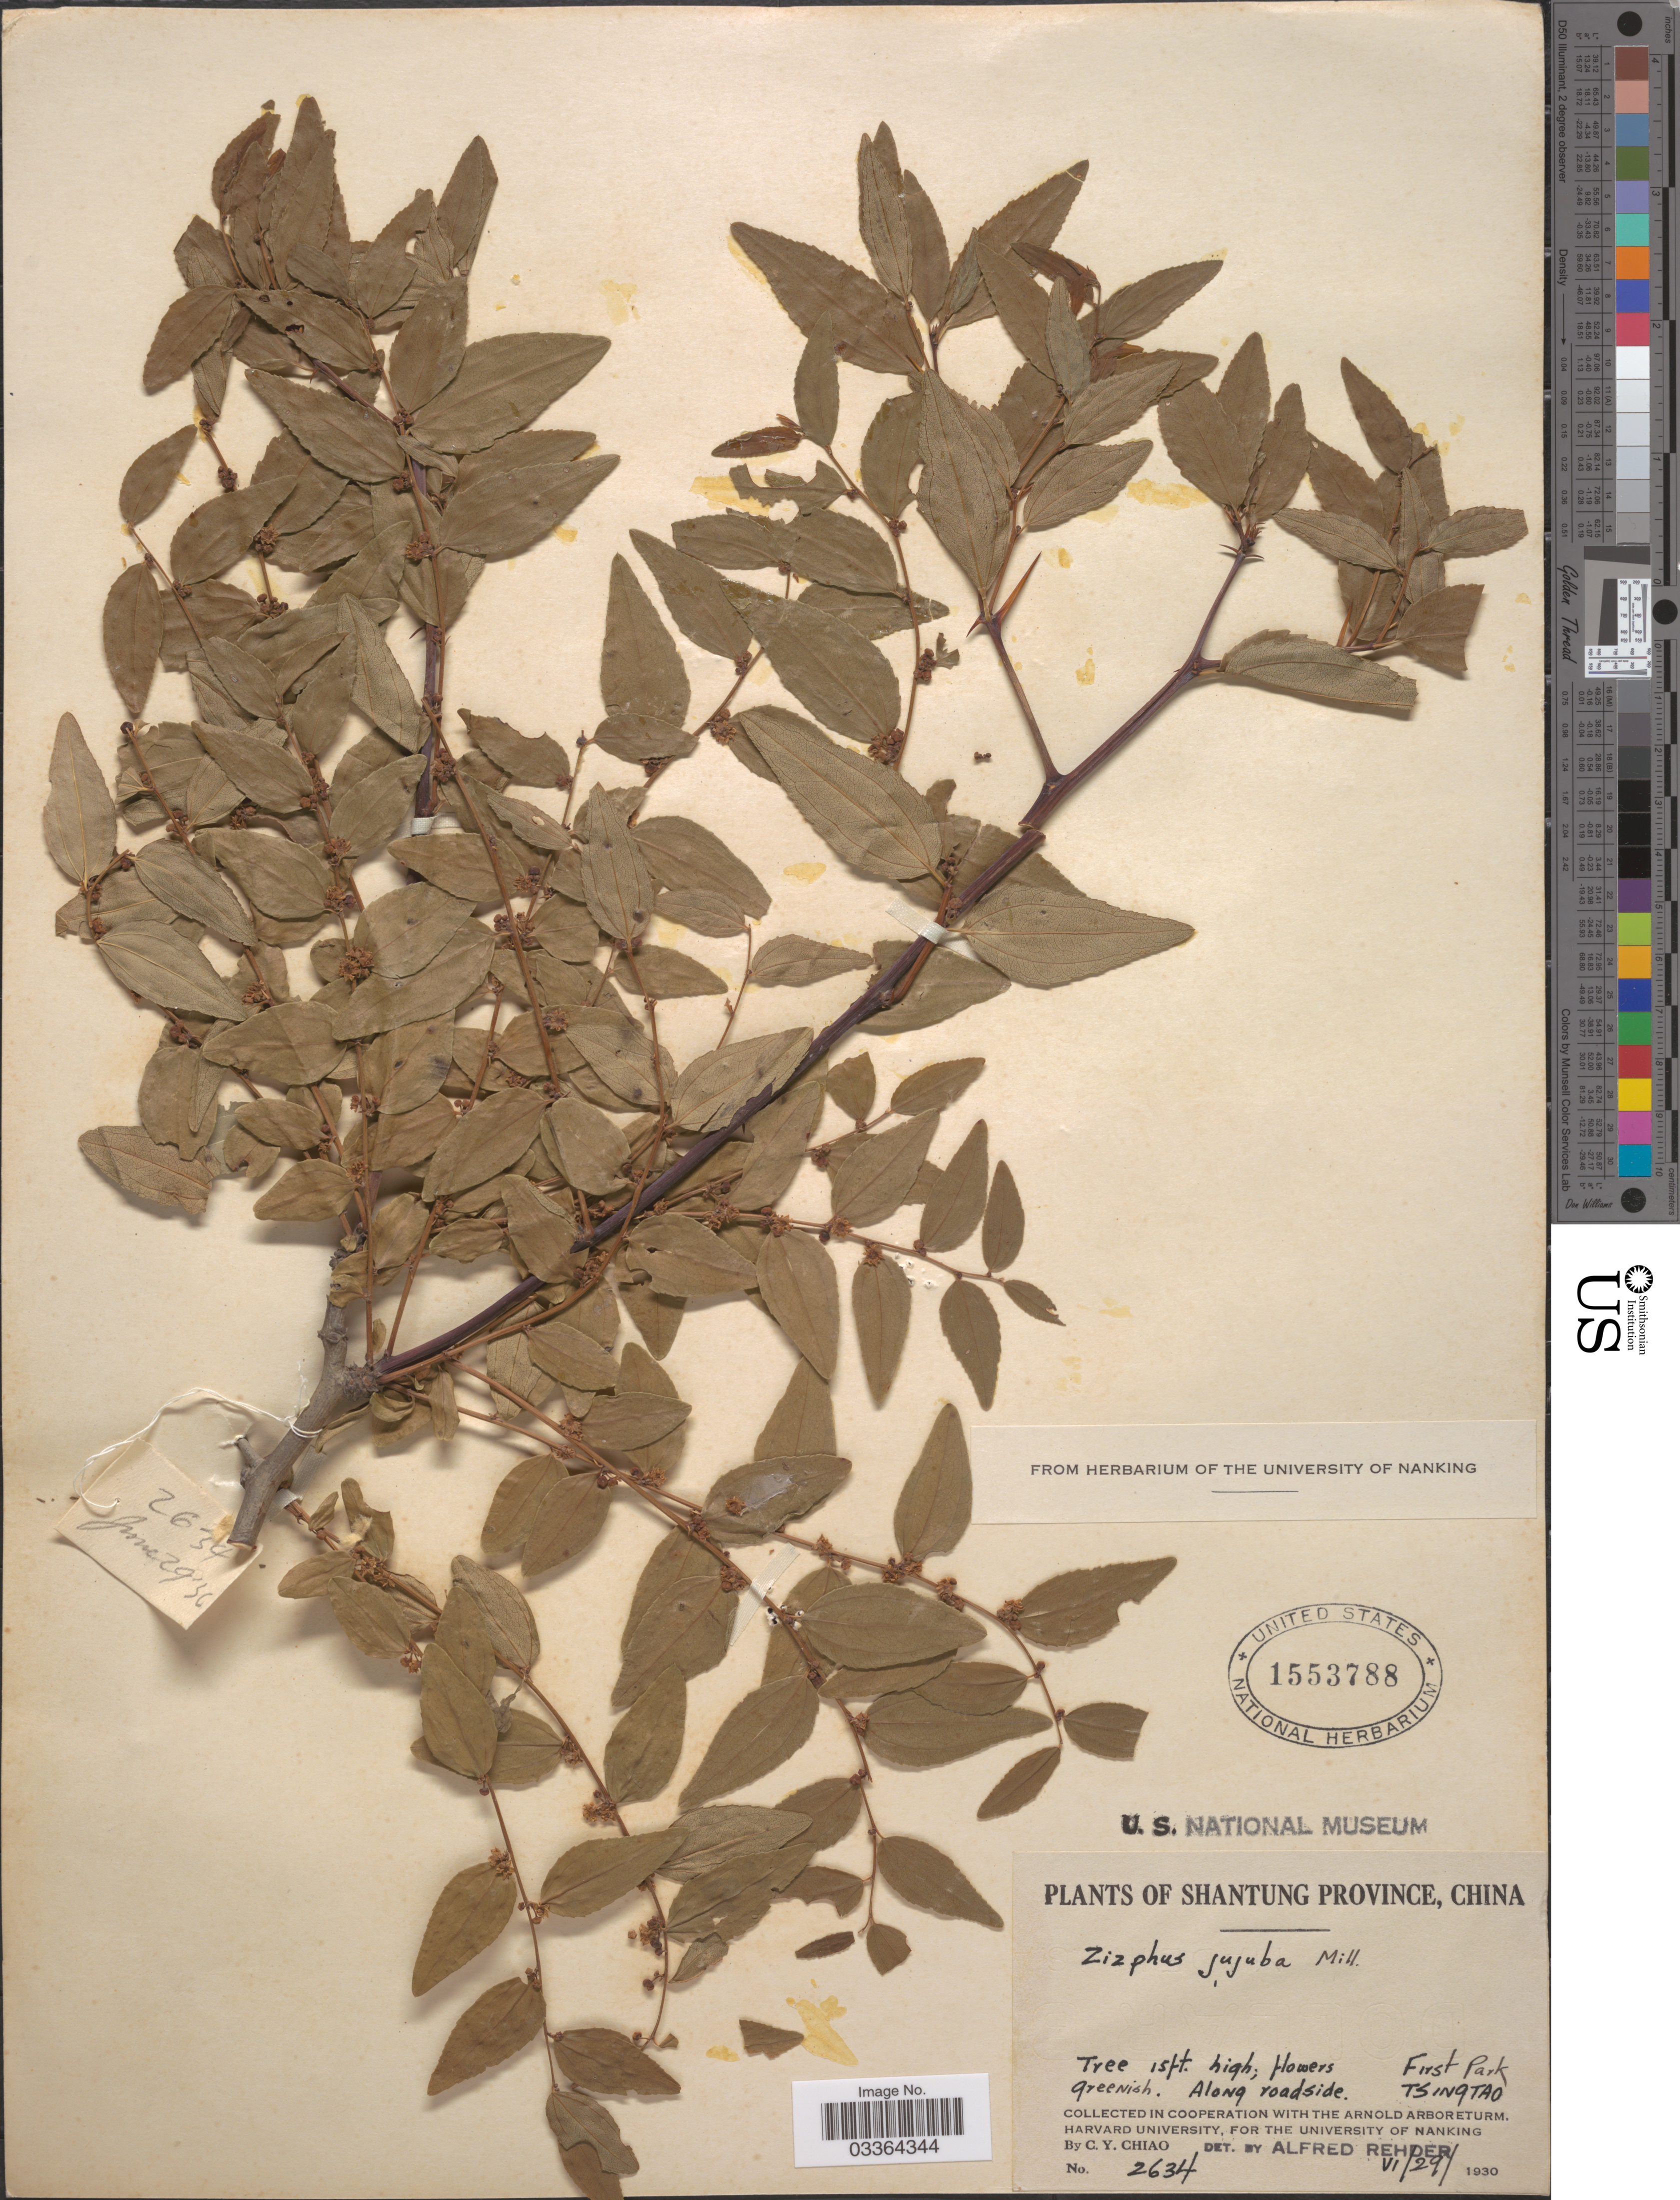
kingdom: Plantae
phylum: Tracheophyta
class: Magnoliopsida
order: Rosales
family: Rhamnaceae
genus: Ziziphus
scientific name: Ziziphus jujuba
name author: Mill.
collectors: C. Y. Chiao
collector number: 2634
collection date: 1930-06-29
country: China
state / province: Shandong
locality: Shantung Province. First Park, Tsingtao.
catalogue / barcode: US 1553788